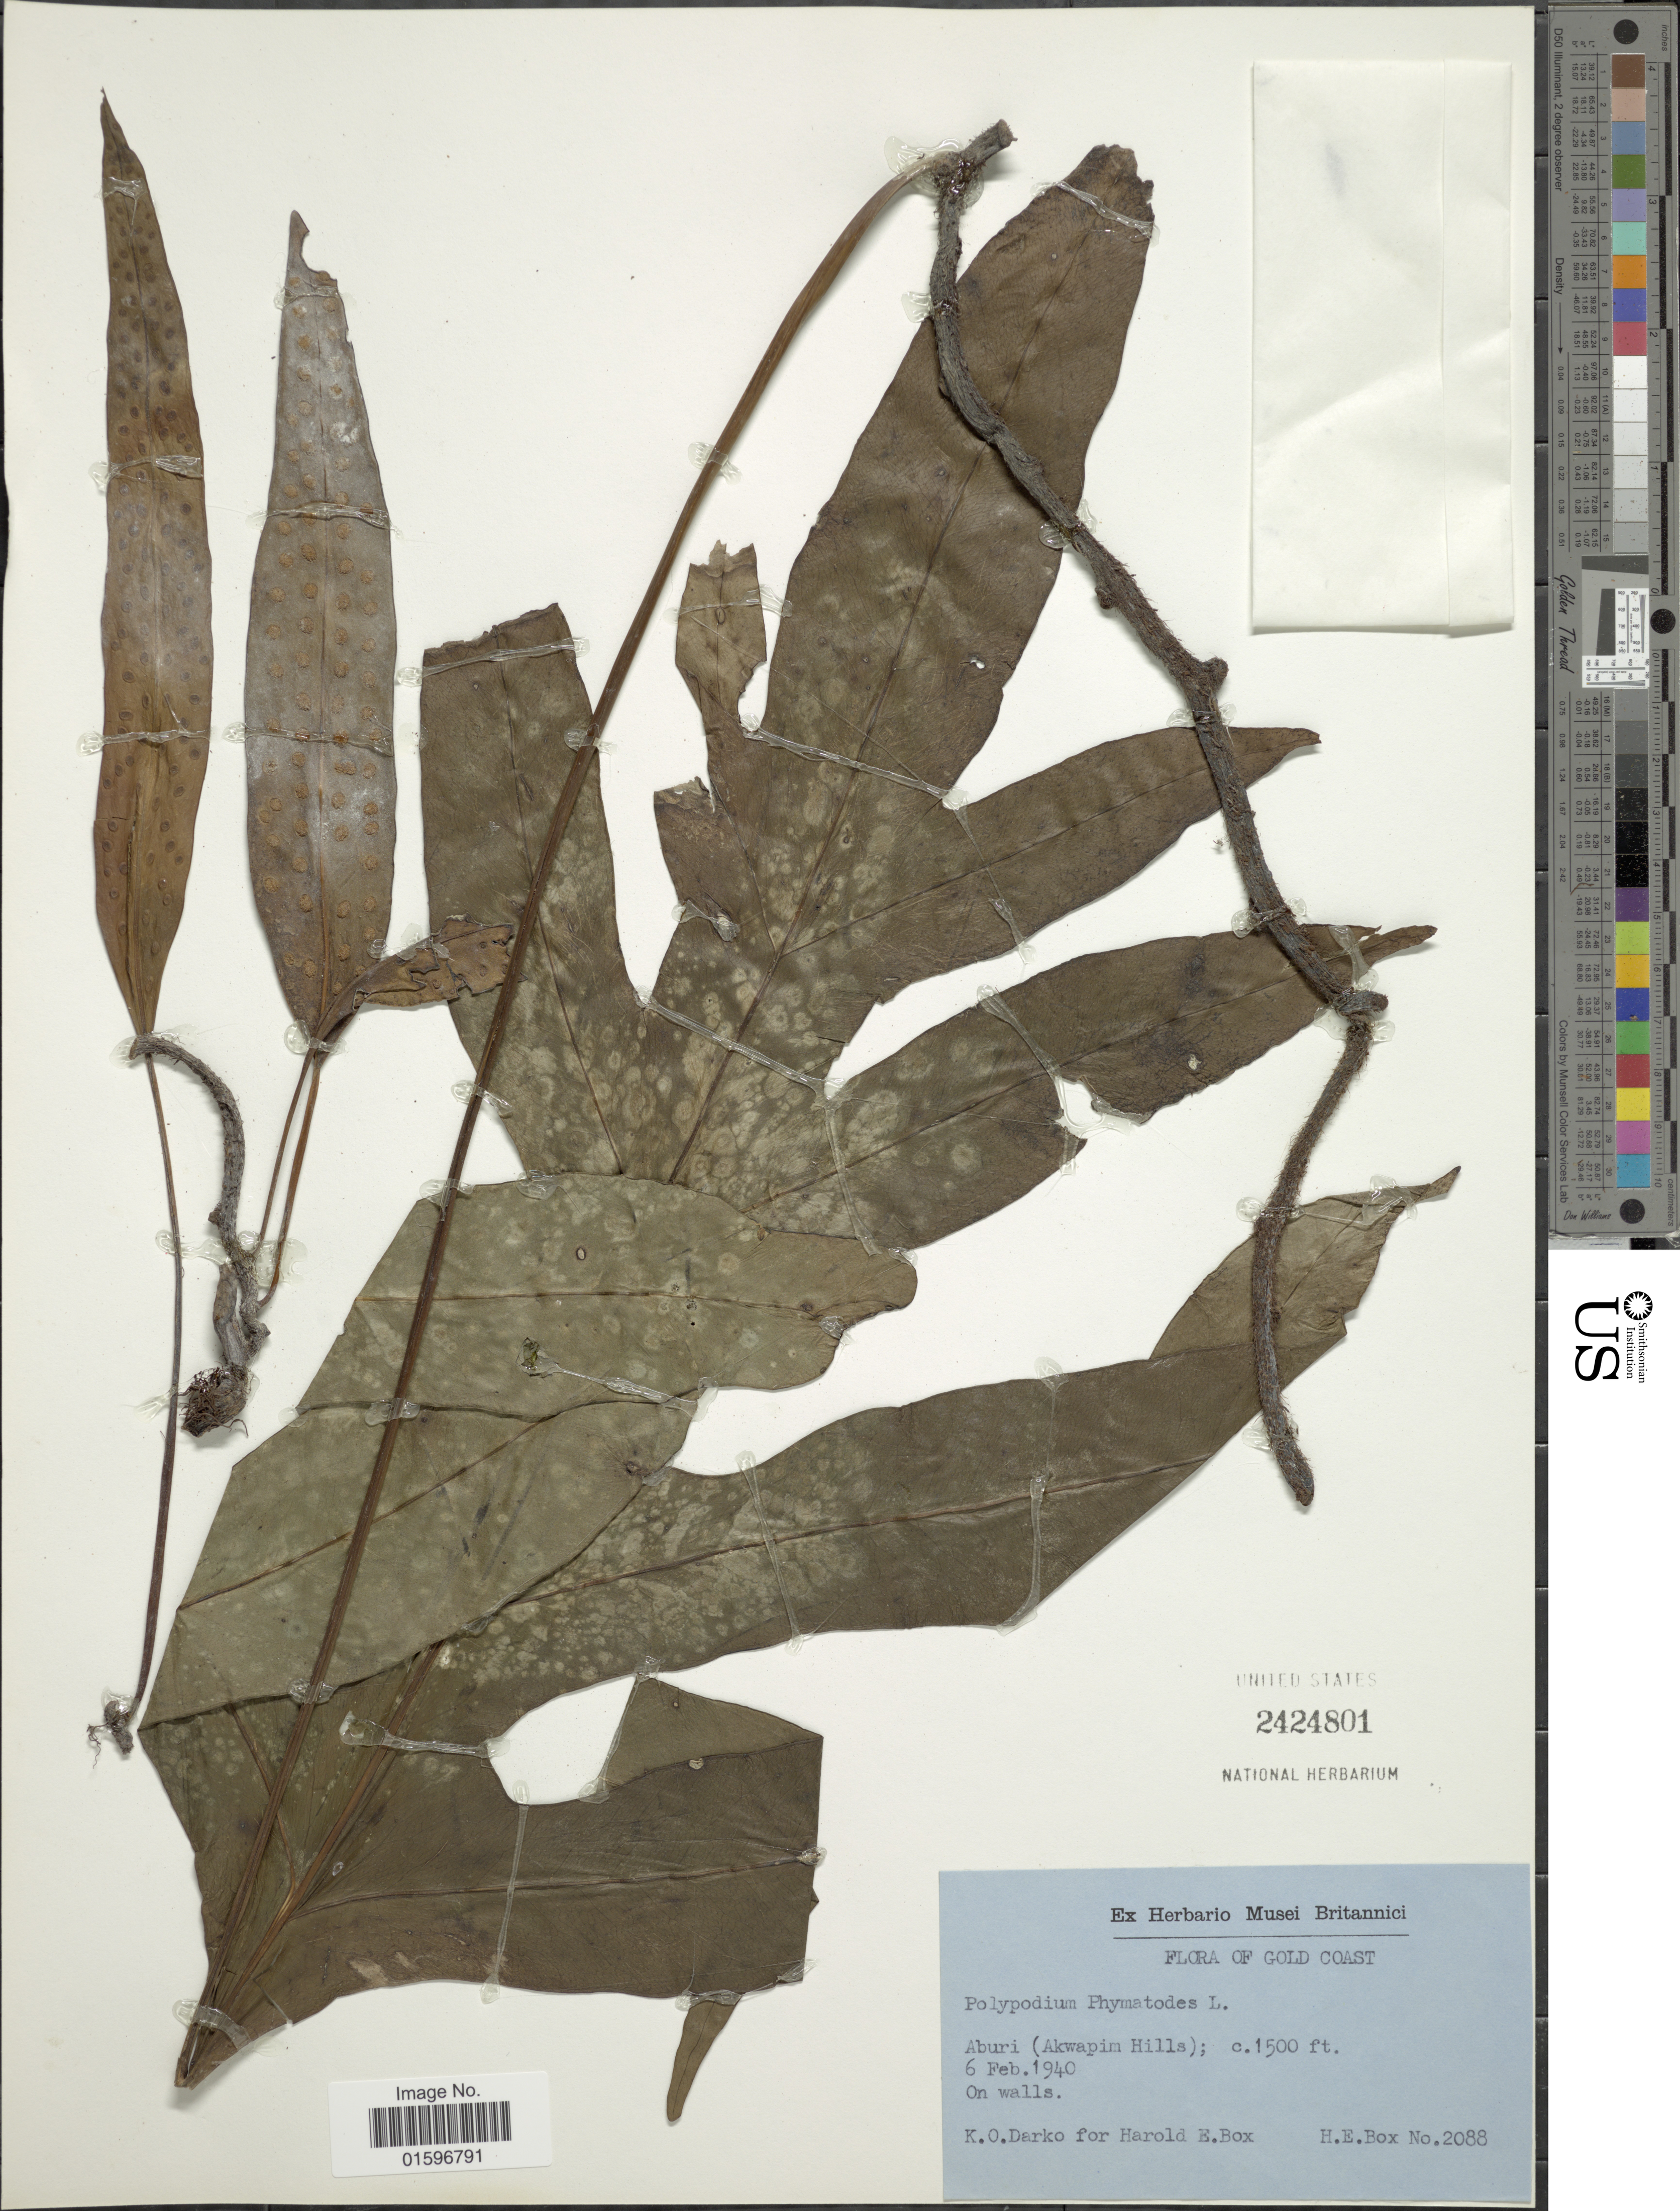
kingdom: Plantae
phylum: Tracheophyta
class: Polypodiopsida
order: Polypodiales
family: Polypodiaceae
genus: Polypodium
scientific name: Polypodium scolopendria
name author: Burm. f.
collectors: H. E. Box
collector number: H, E. Box.2088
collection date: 1940-02-06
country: Ghana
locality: Gold Coast, Aburi (Akwapim Hills)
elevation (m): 457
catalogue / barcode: US 2424801